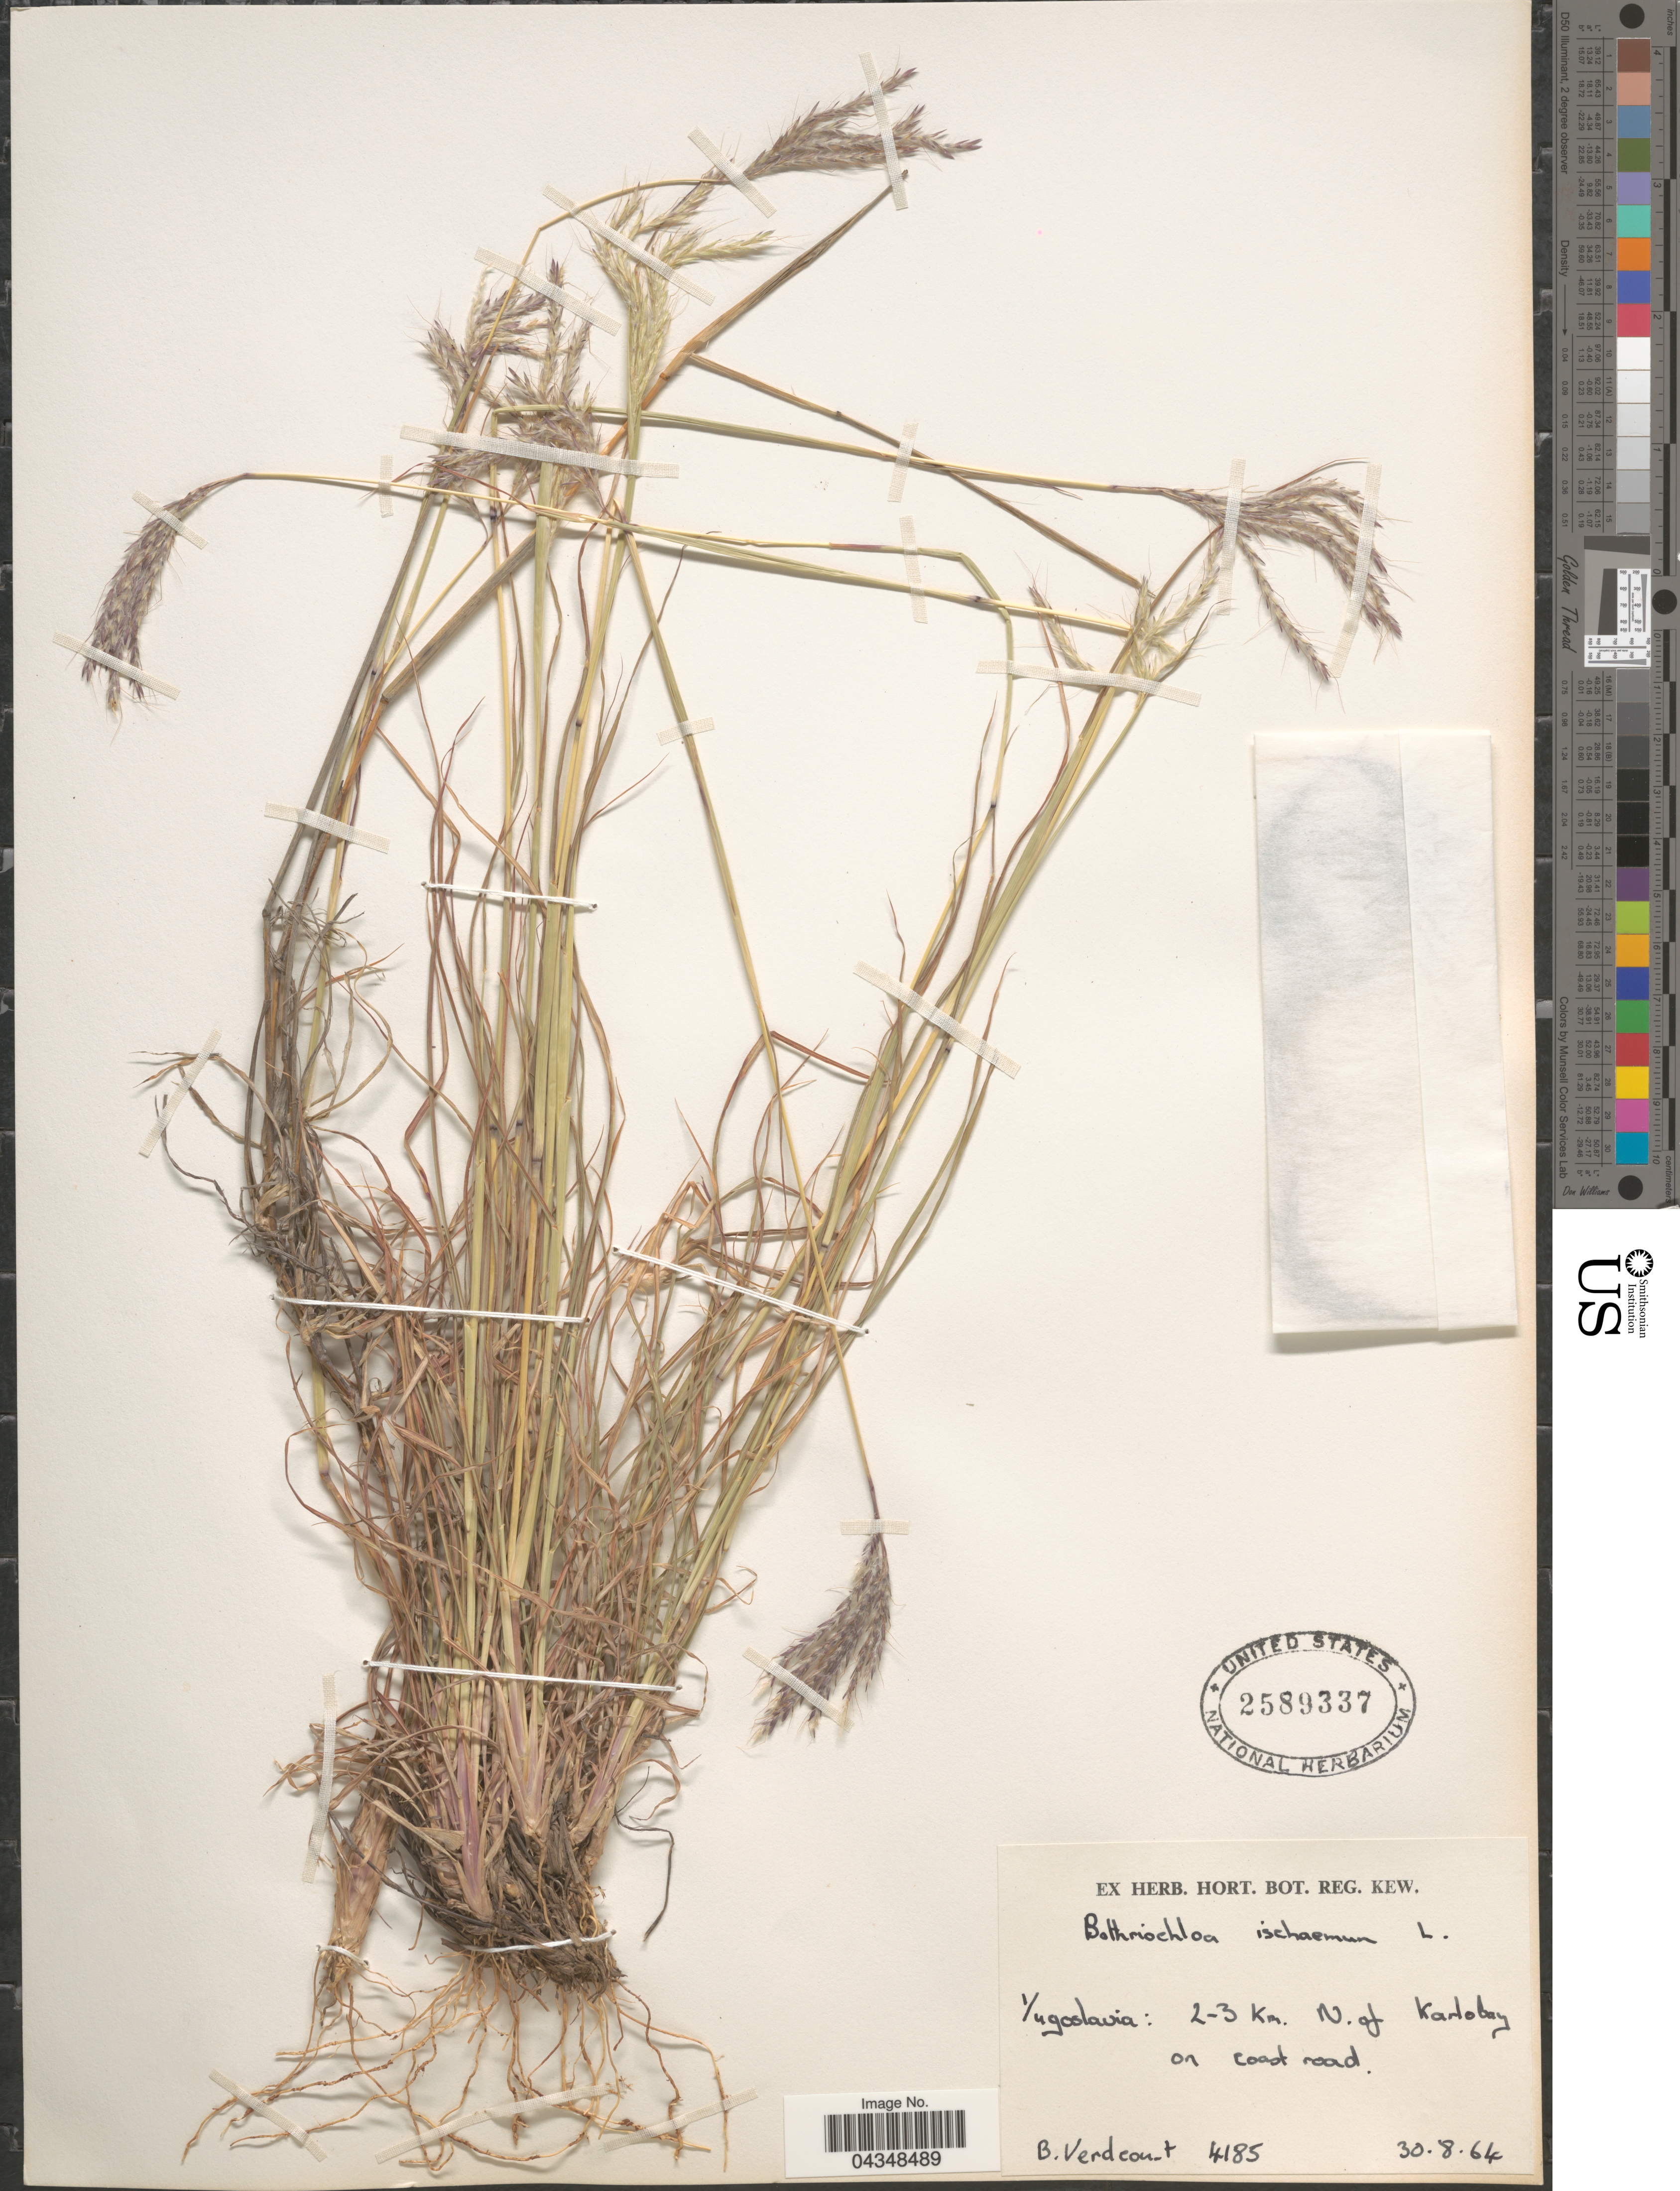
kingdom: Plantae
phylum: Tracheophyta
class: Liliopsida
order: Poales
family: Poaceae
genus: Bothriochloa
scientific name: Bothriochloa ischaemum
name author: (L.) Keng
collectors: B. Verdcourt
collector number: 4185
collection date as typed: Transcribed d/m/y: 30/8/64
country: Yugoslavia [Defunct]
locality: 2 - 3 Km. N. of Karlobay on coast road.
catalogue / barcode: US 2589337